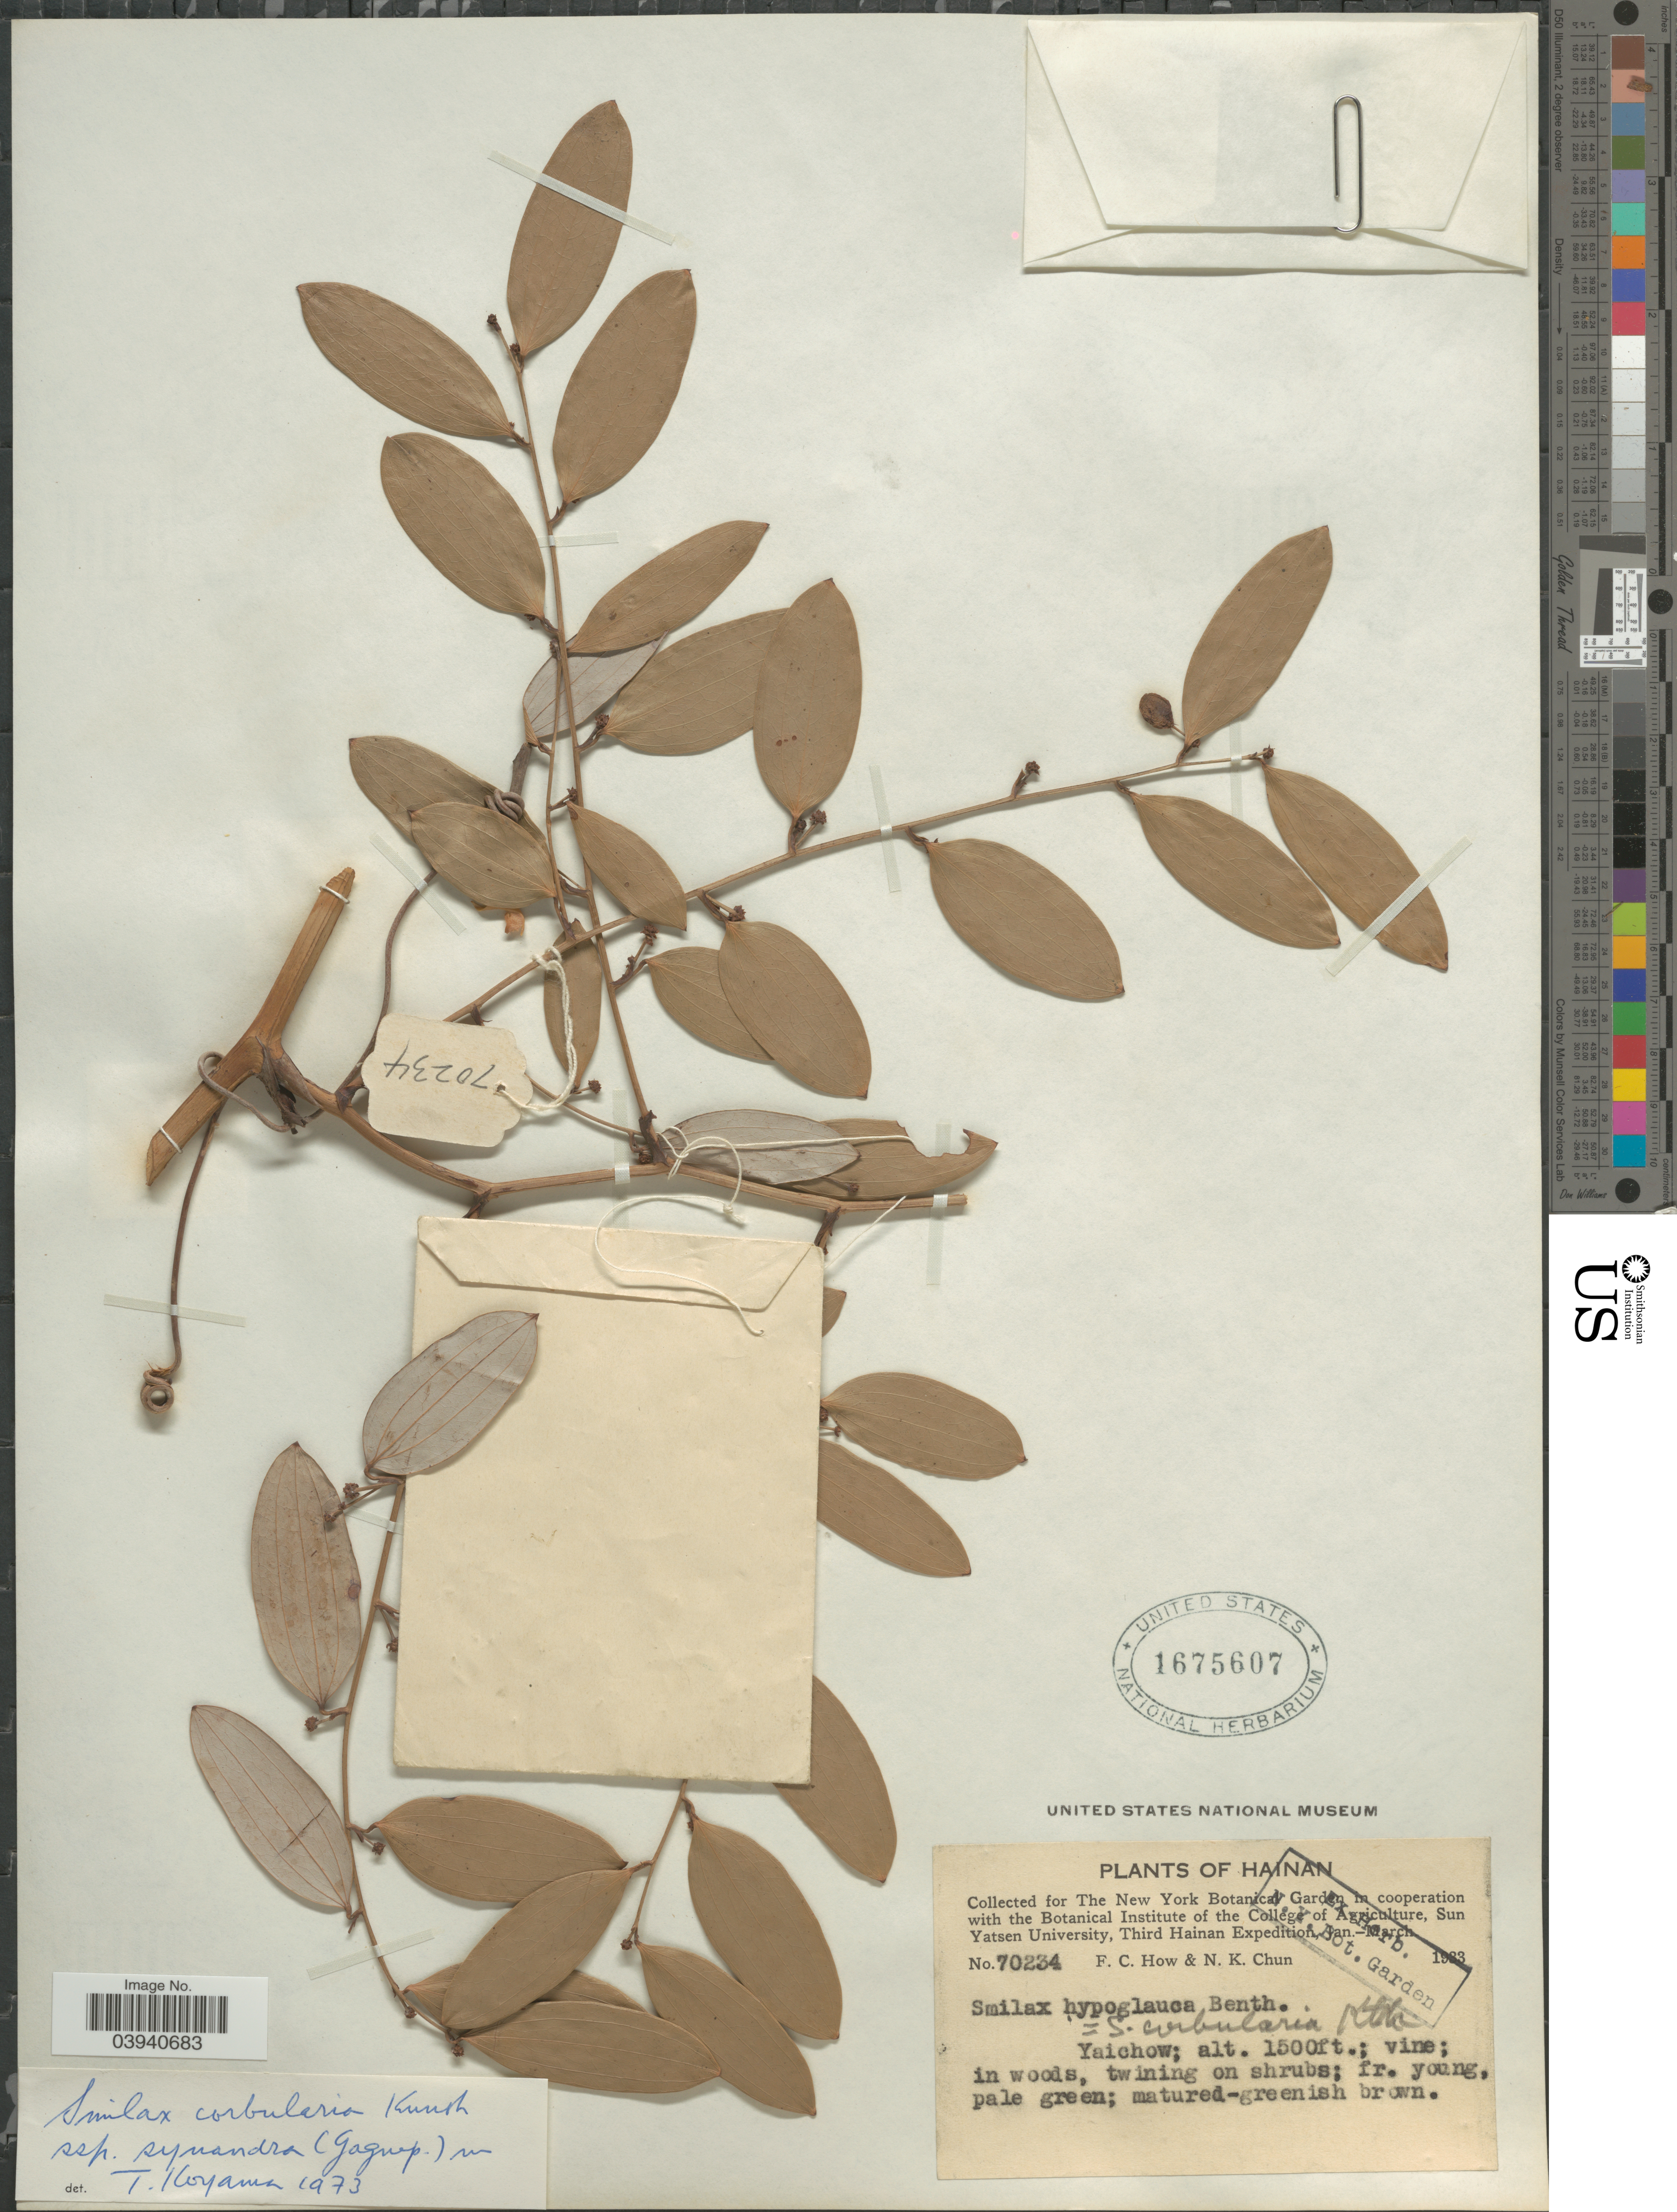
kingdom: Plantae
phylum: Tracheophyta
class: Liliopsida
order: Liliales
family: Smilacaceae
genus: Smilax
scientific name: Smilax corbularia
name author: Kunth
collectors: F. C. How & N. K. Chun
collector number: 70234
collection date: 1933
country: China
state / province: Hainan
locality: Yaichow.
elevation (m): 457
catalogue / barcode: US 1675607